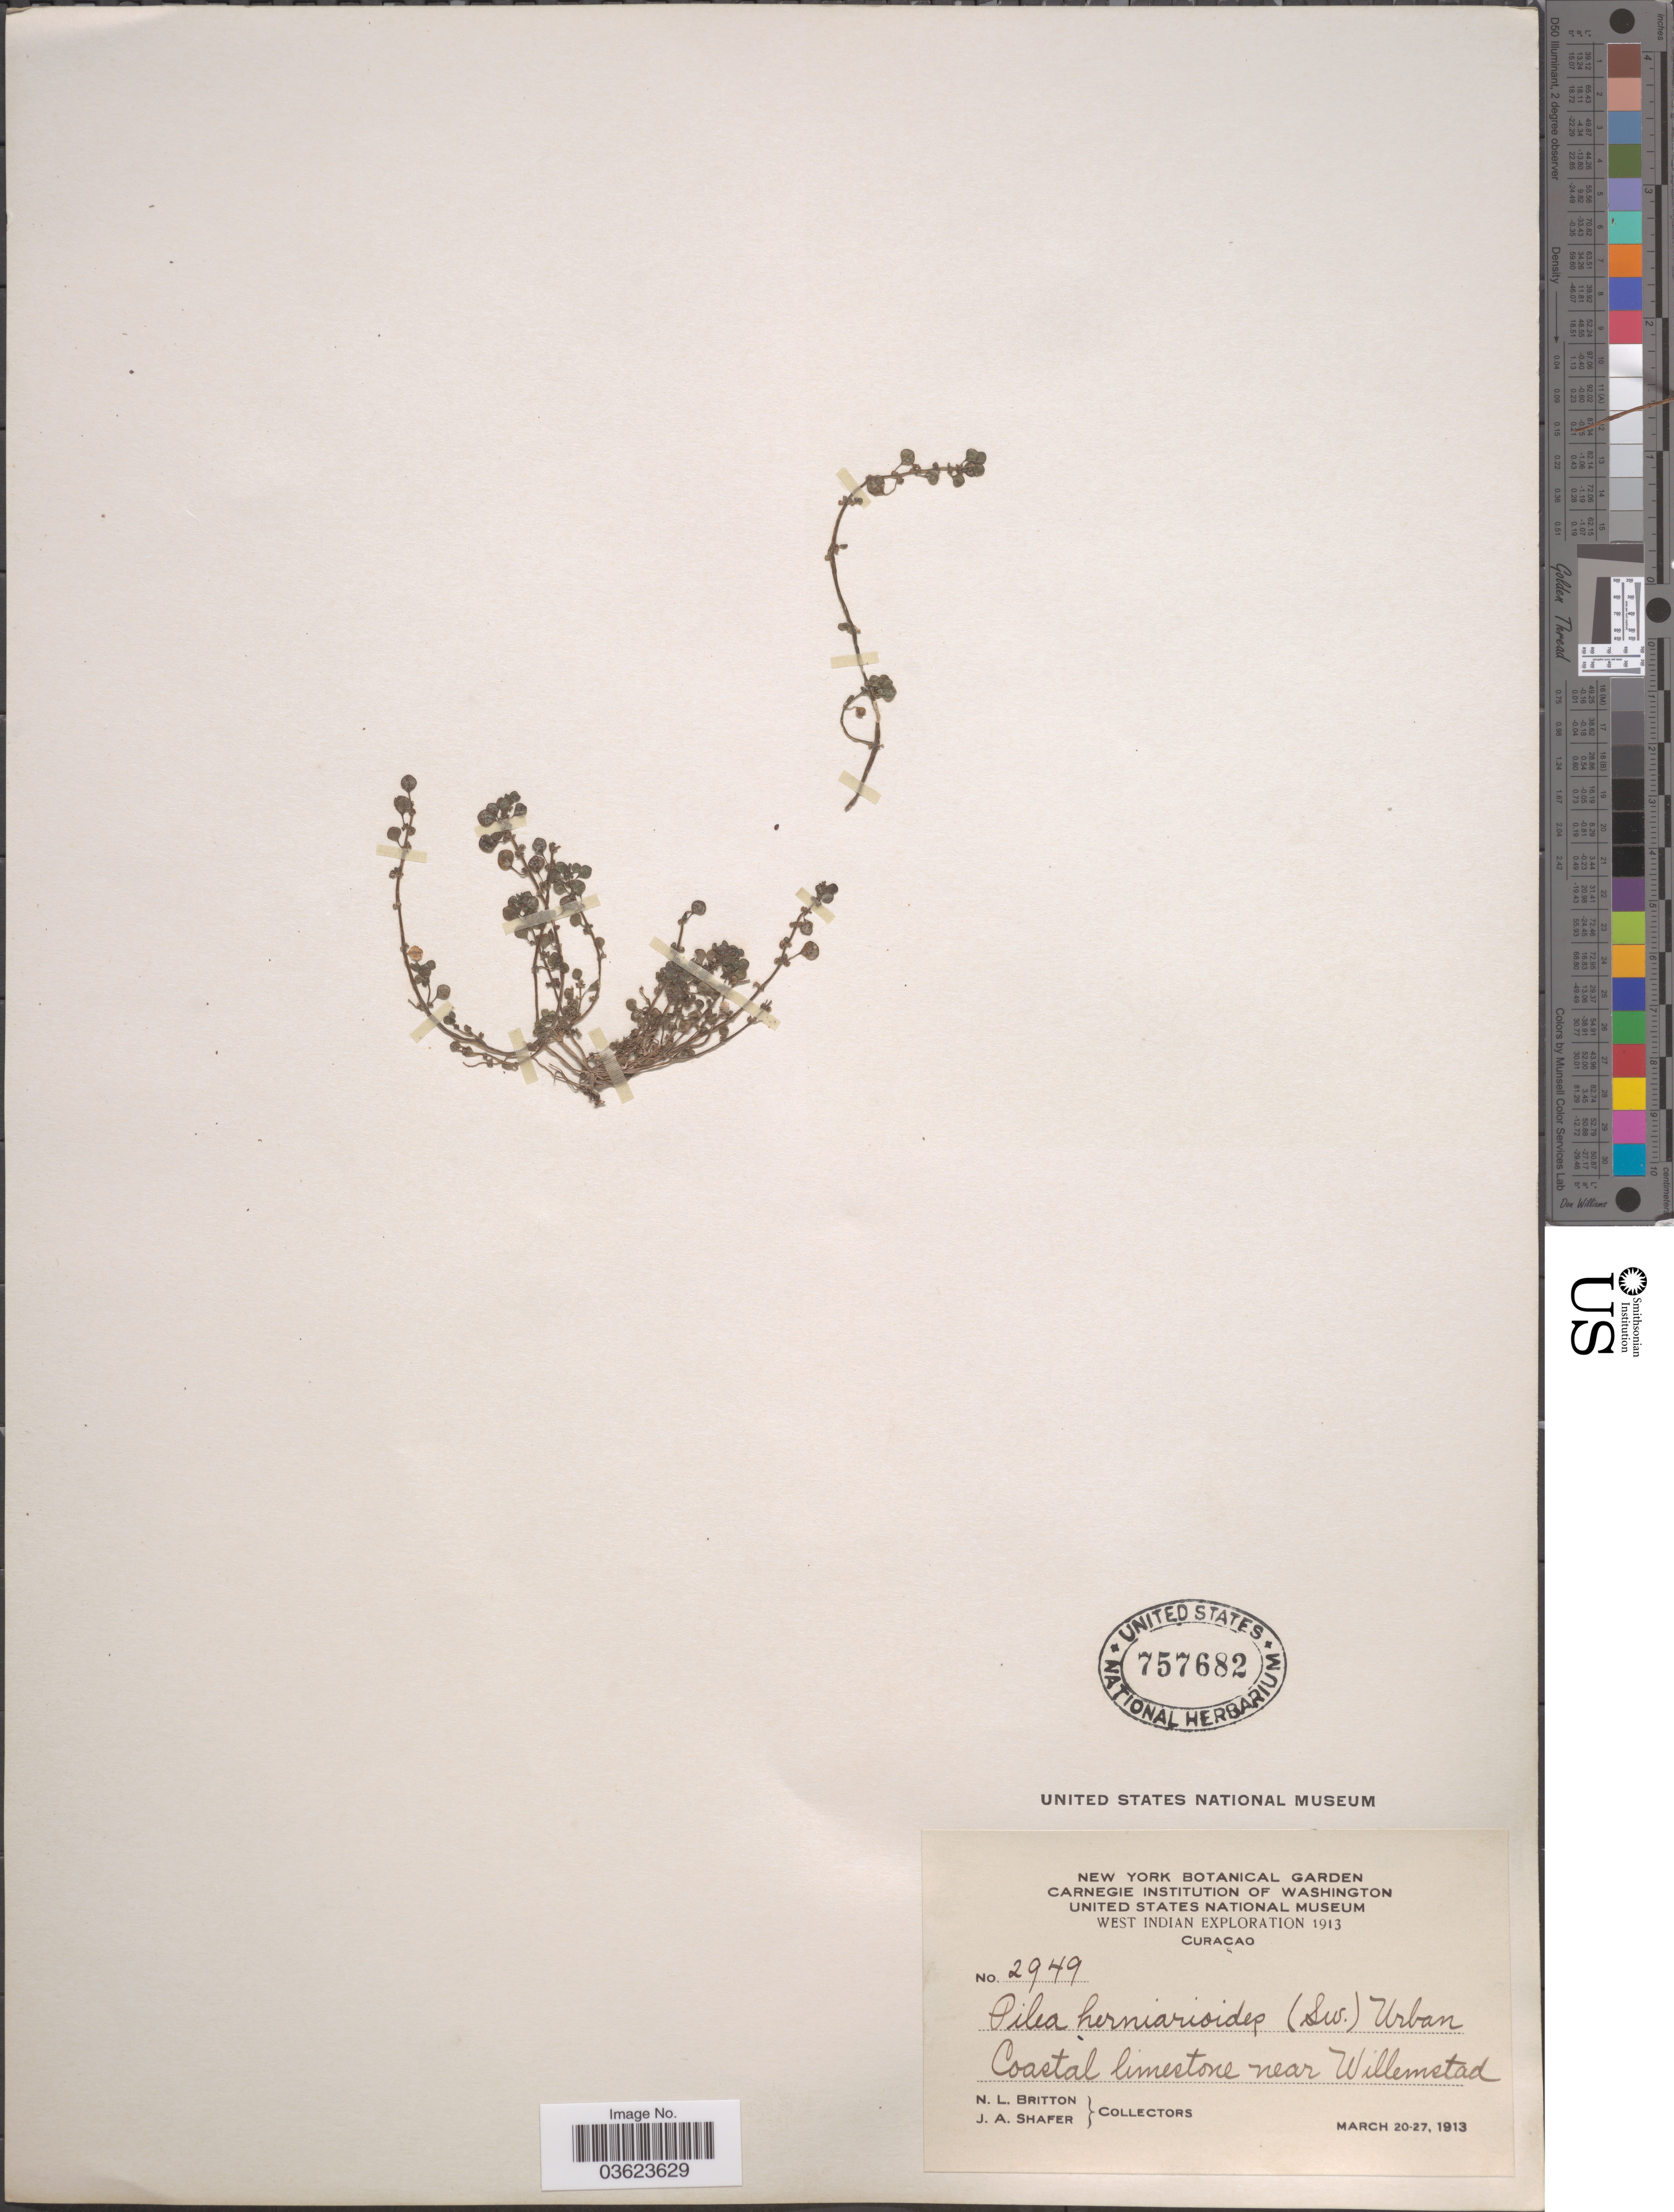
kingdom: Plantae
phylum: Tracheophyta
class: Magnoliopsida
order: Rosales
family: Urticaceae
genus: Pilea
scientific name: Pilea herniarioides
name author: (Sw.) Lindl.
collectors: N. Britton & J. A. Shafer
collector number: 2949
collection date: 1913-03-20/1913-03-27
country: Curaçao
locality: Coastal limestone near Willemstad.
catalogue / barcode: US 757682